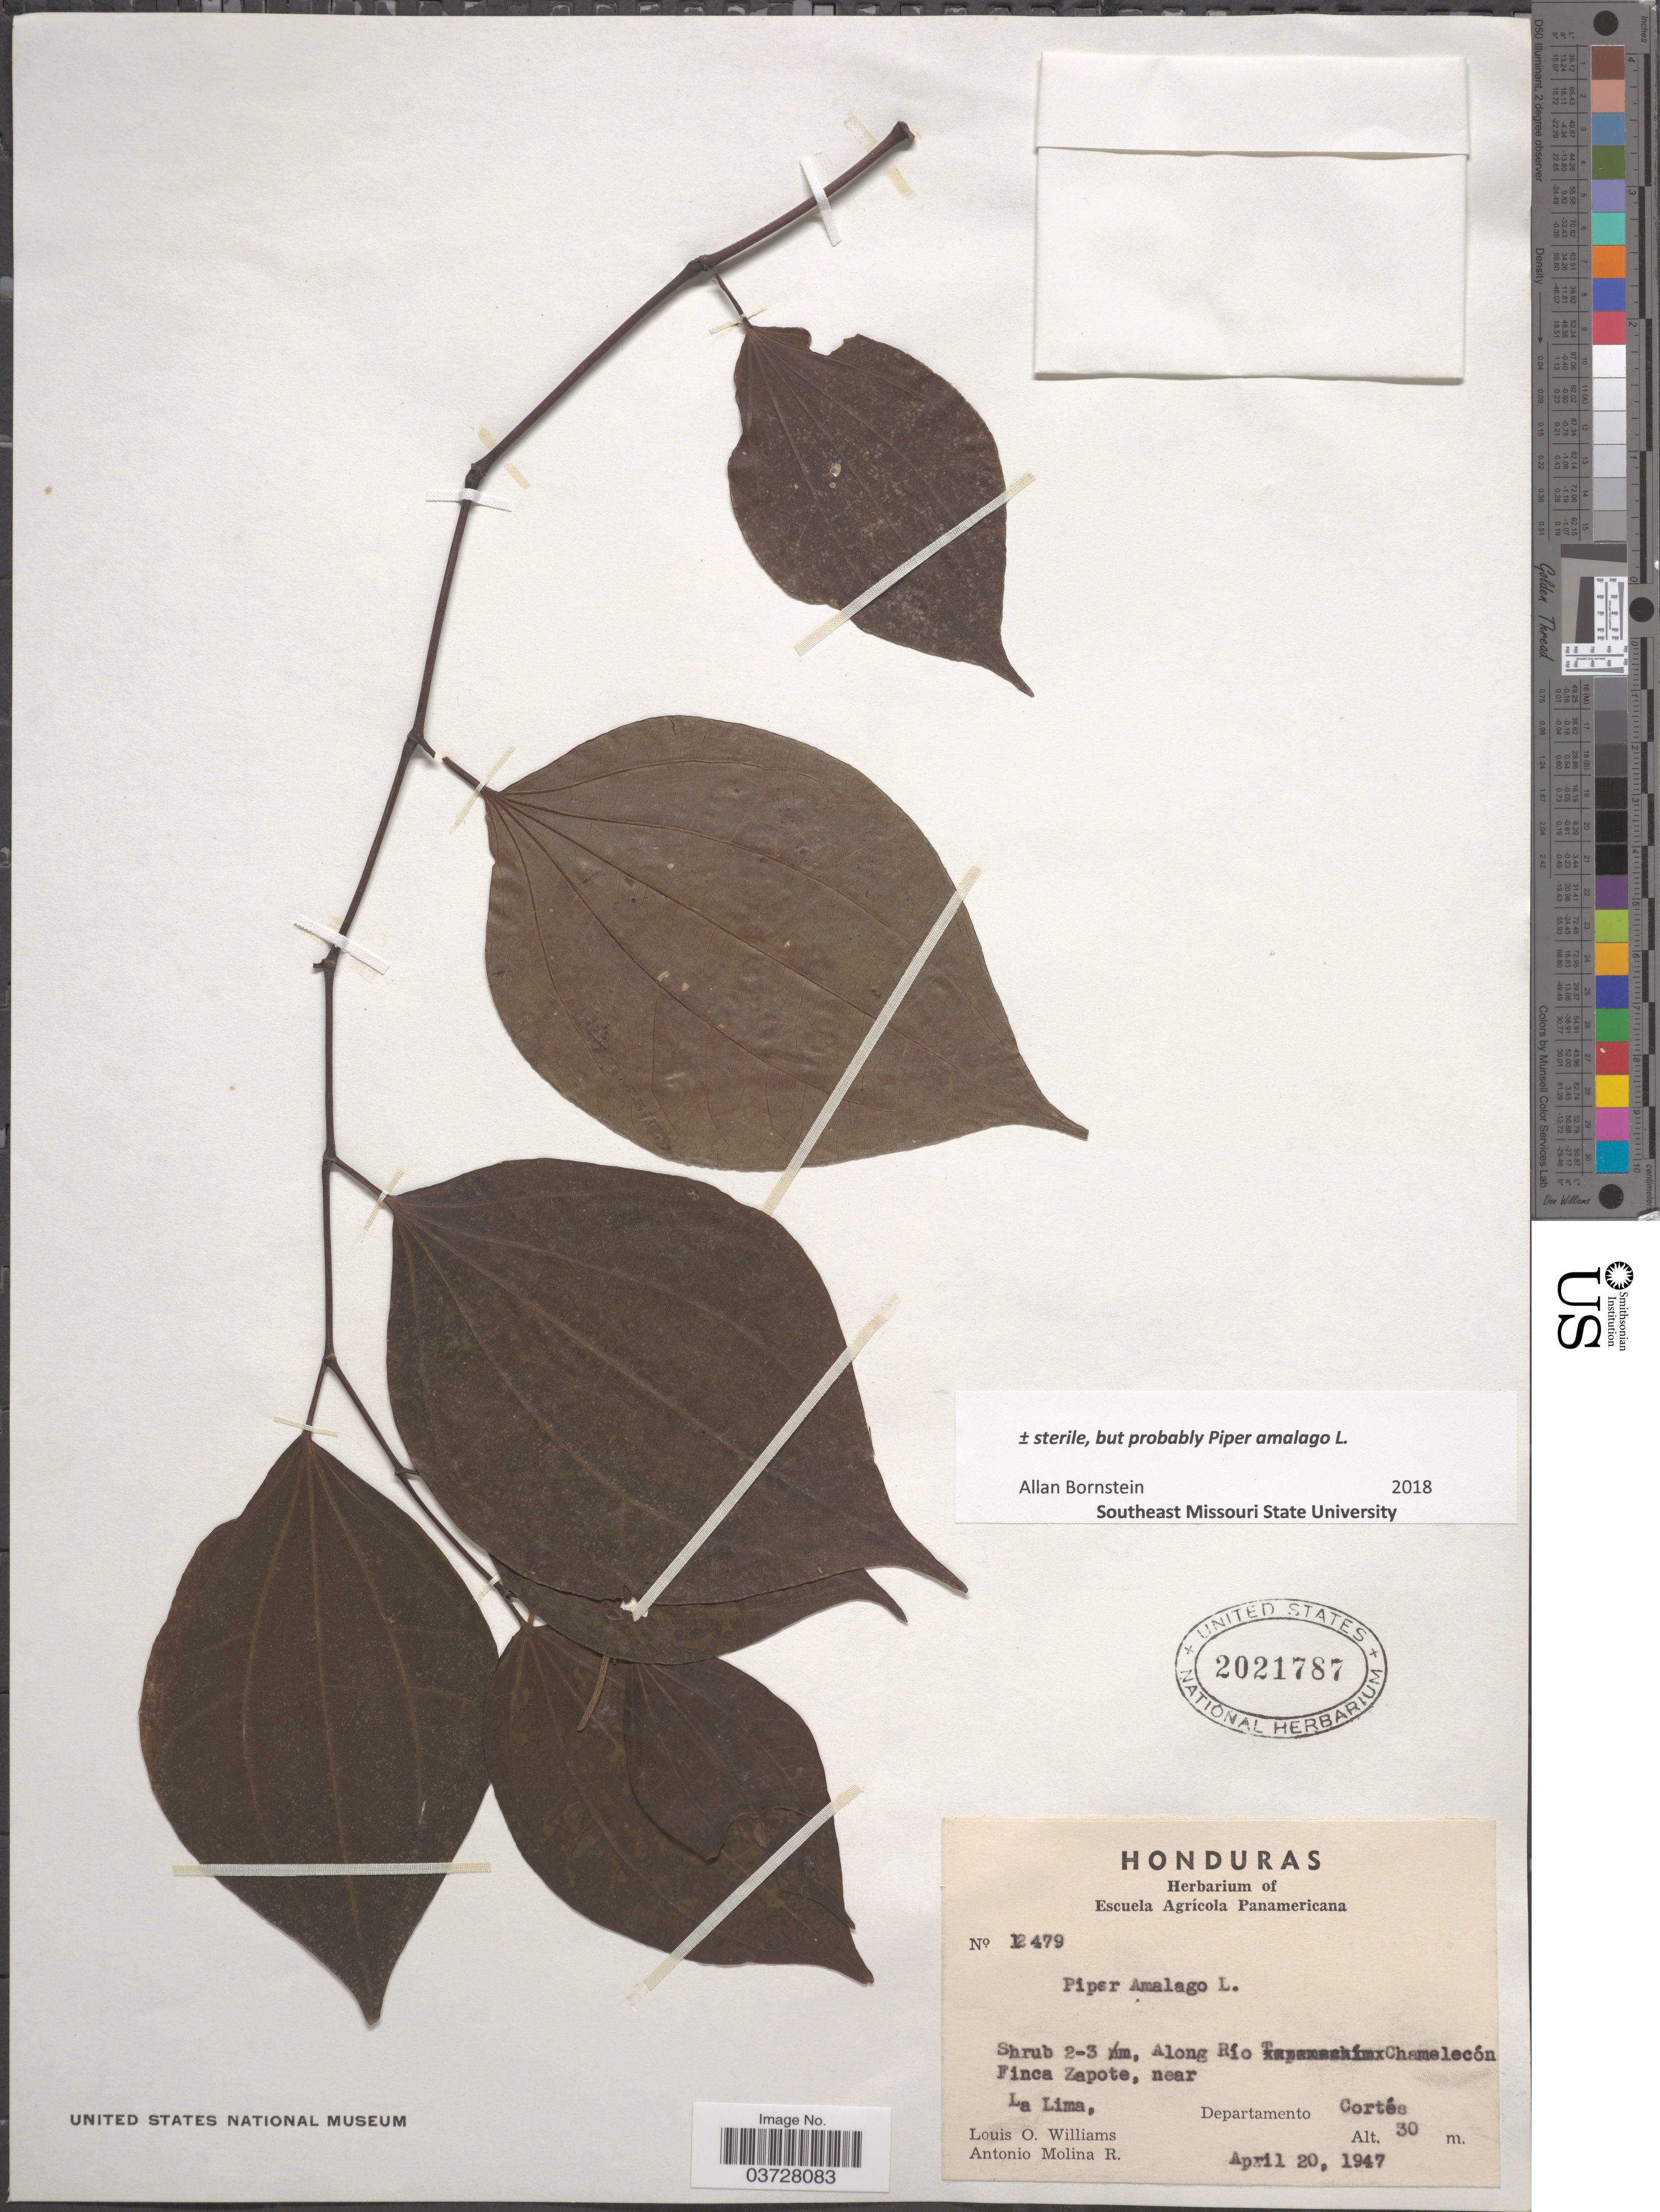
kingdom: Plantae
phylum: Tracheophyta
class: Magnoliopsida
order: Piperales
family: Piperaceae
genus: Piper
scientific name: Piper amalago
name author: L.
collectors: L. O. Williams & A. Molina R.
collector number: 12479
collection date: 1947-04-20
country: Honduras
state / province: Cortes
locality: Along Río Chamelecón Finca Zapote, near La Lima. Departamento Cortés.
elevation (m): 30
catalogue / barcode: US 2021787